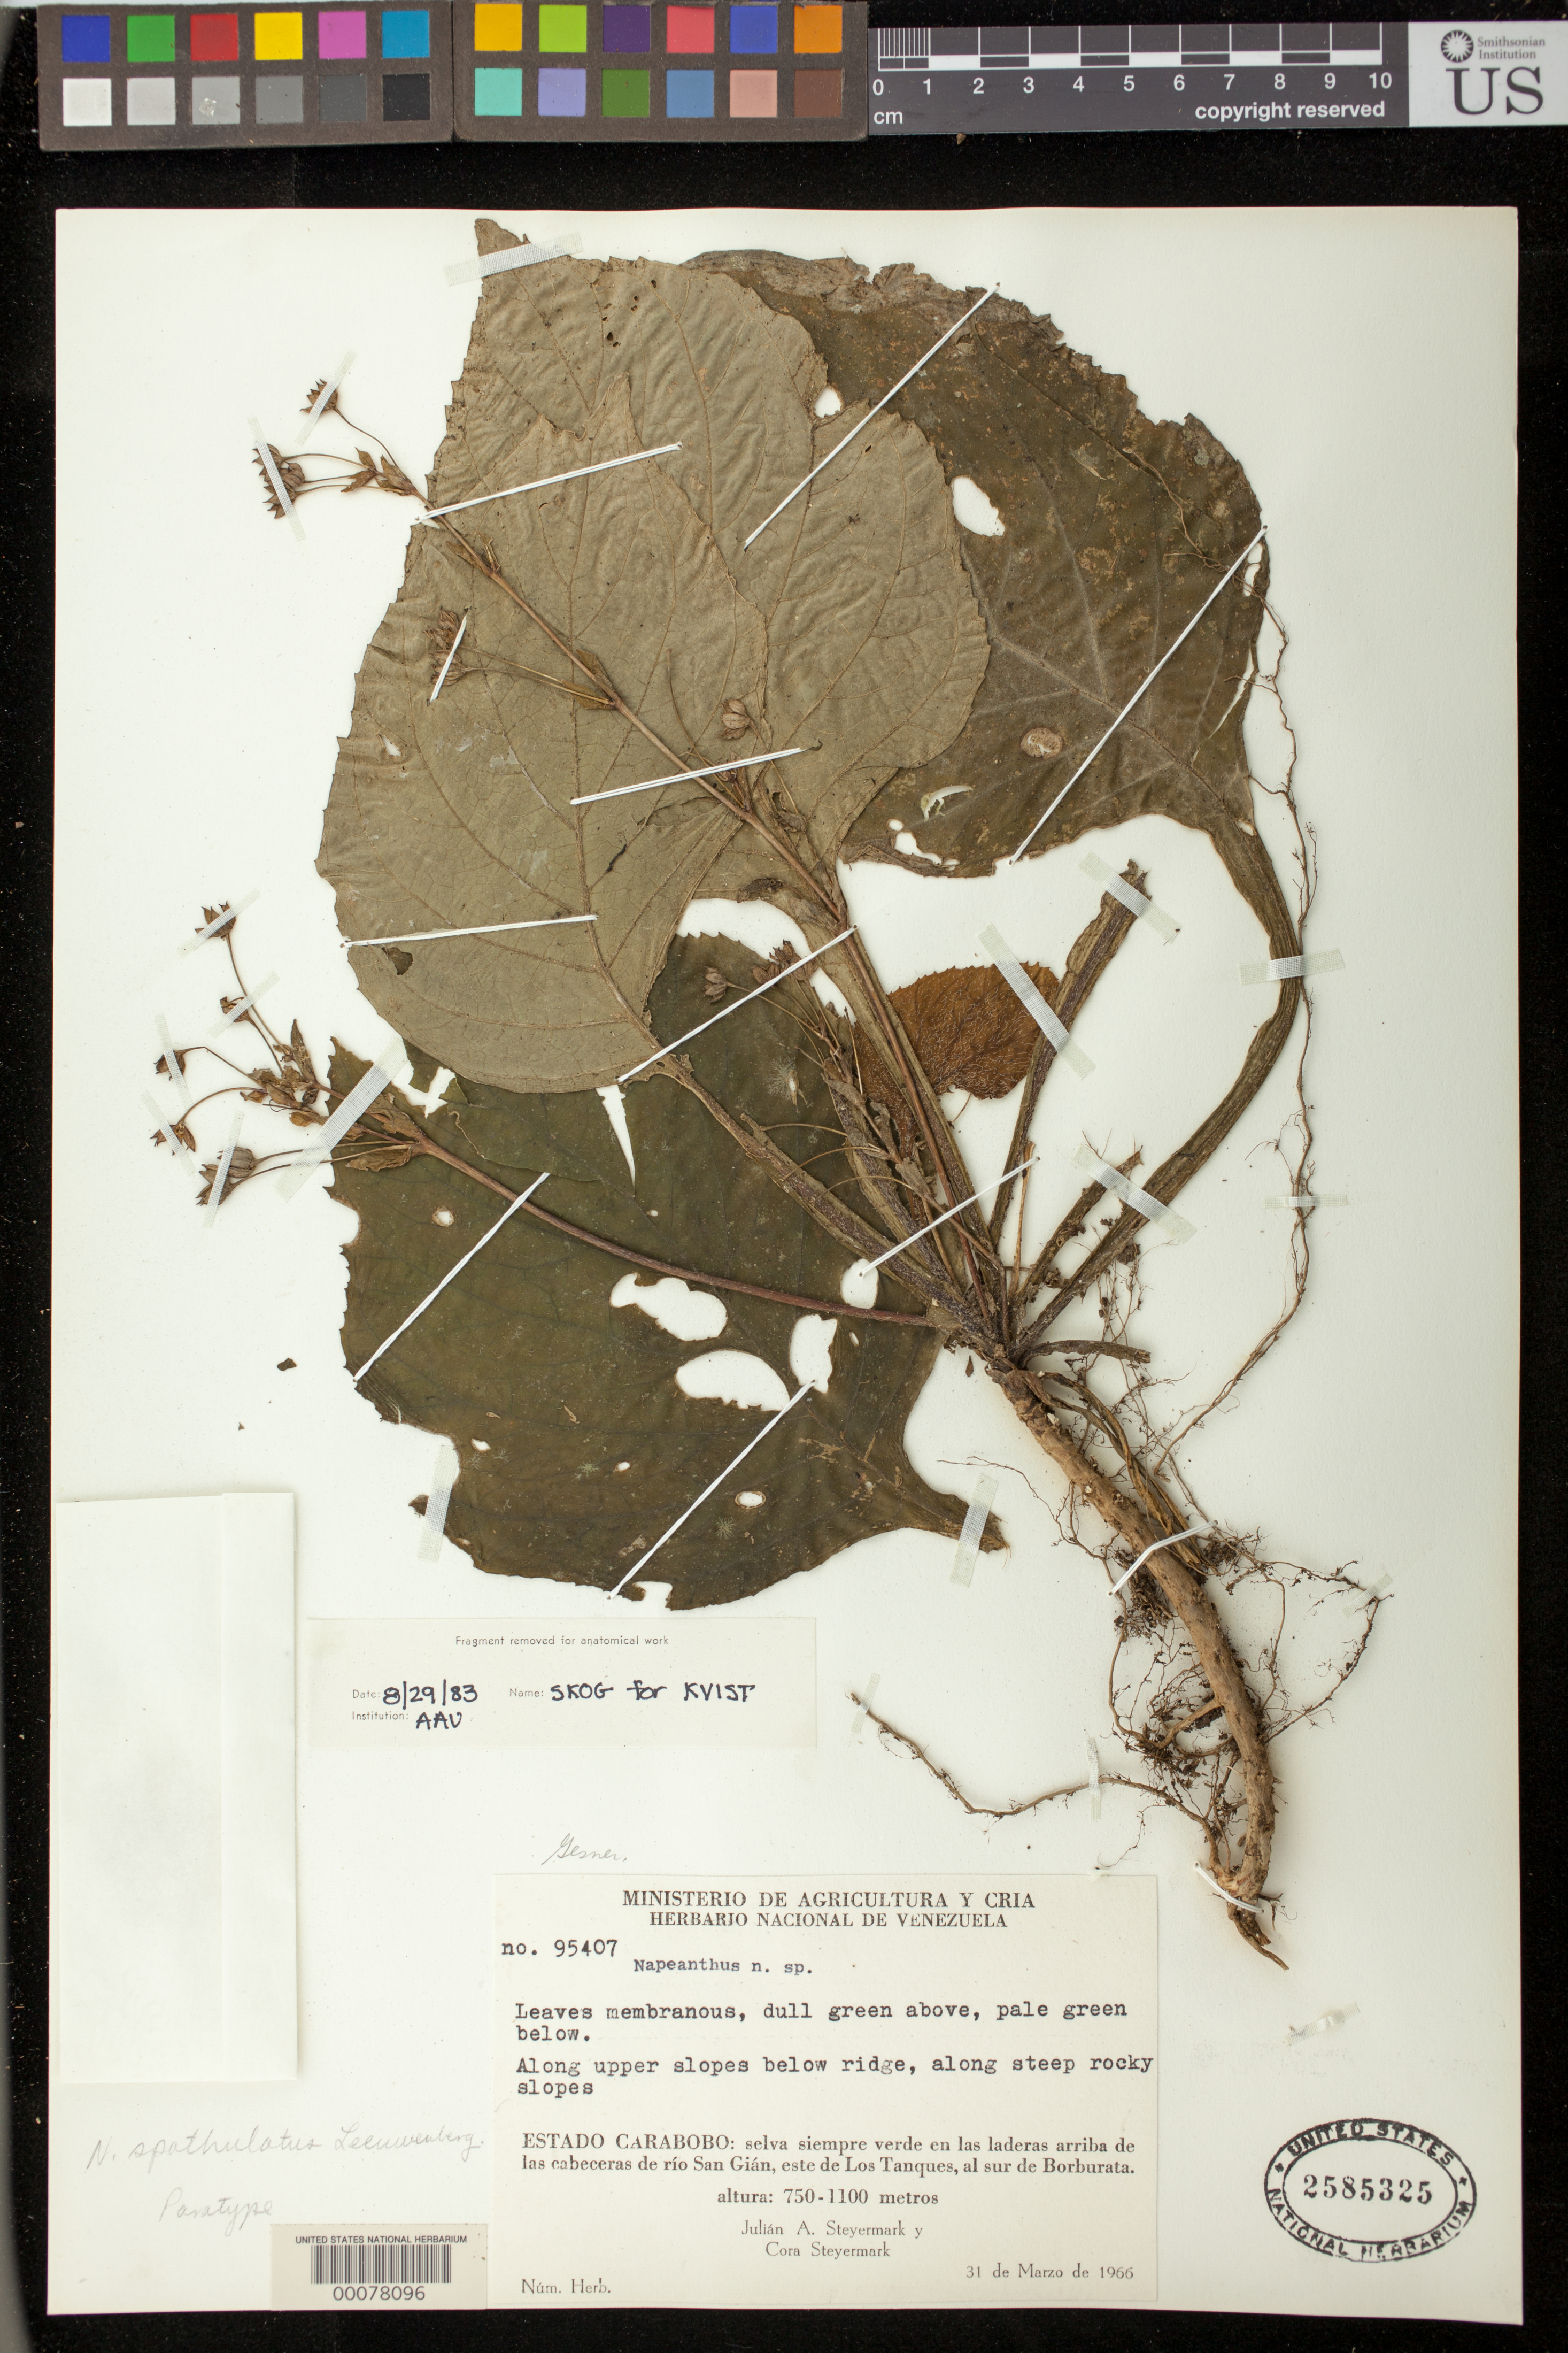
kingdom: Plantae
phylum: Tracheophyta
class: Magnoliopsida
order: Lamiales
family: Gesneriaceae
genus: Napeanthus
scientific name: Napeanthus spathulatus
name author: Leeuwenb.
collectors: J. Steyermark & C. Steyermark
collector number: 95407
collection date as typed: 31 Mar 1966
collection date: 1966-03-31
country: Venezuela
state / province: Carabobo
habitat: Along upper slopes below ridge, along steep rocky slopes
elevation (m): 750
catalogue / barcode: US 2585325